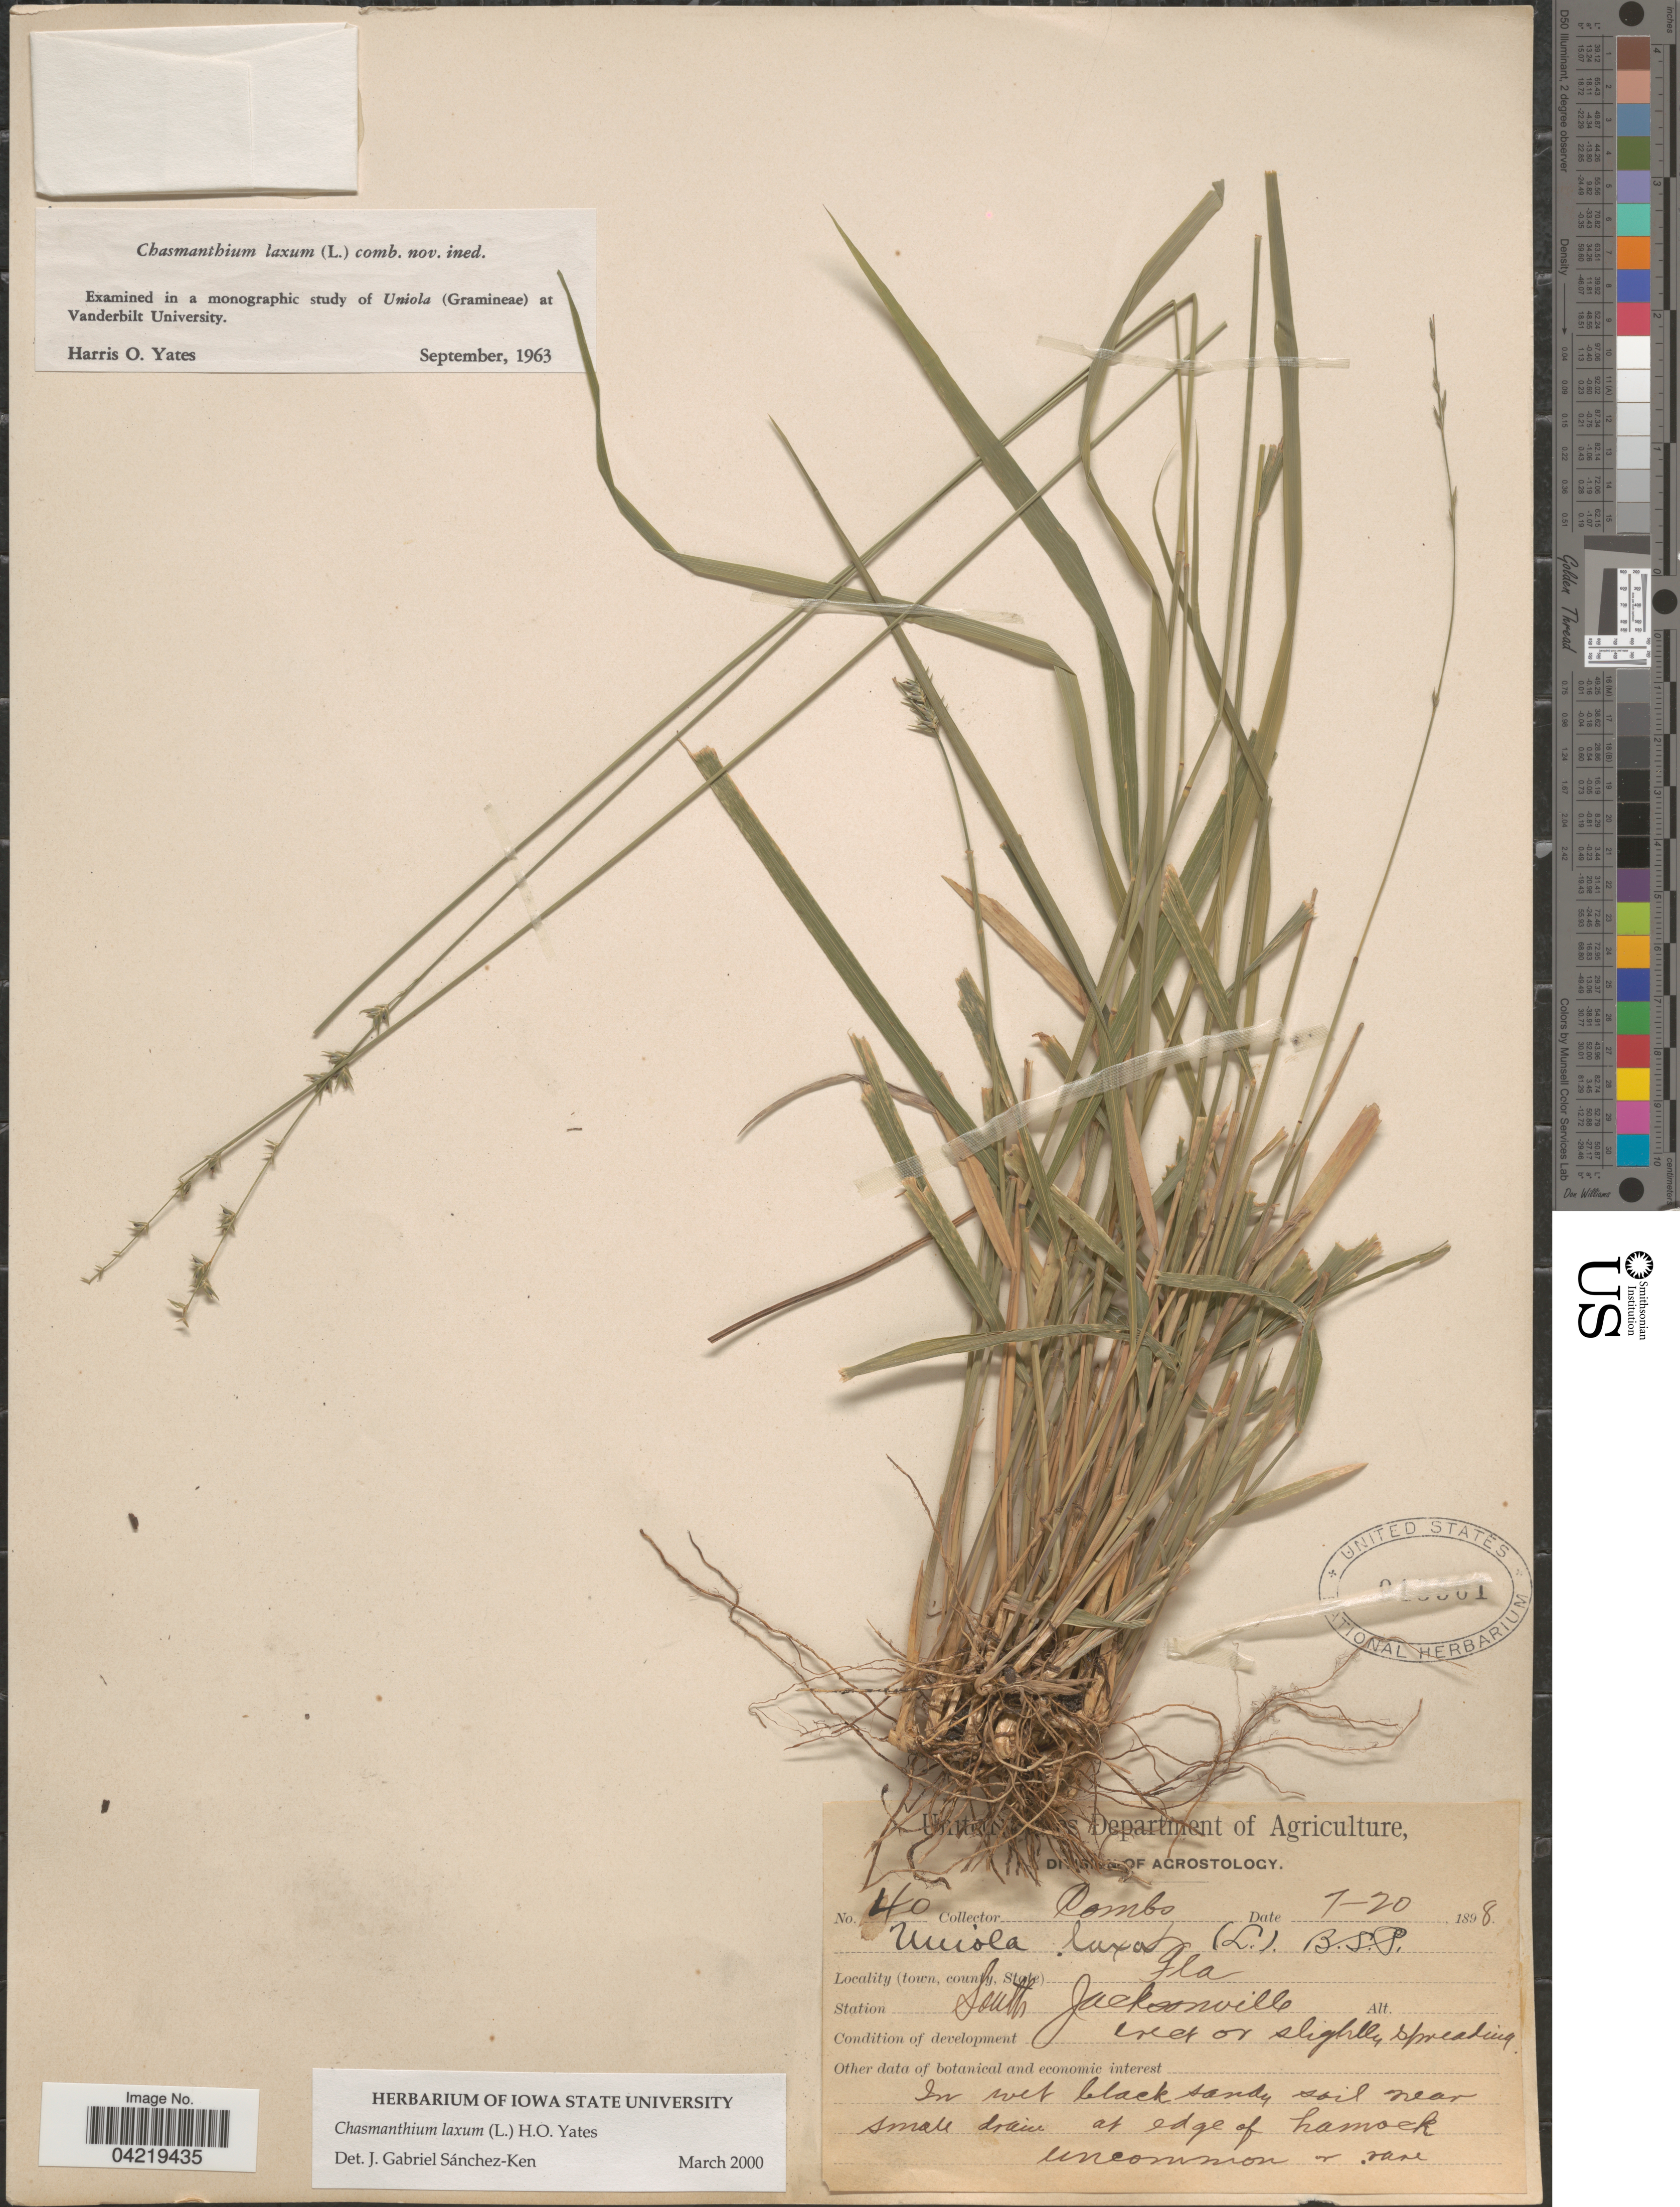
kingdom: Plantae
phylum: Tracheophyta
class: Liliopsida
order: Poales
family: Poaceae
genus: Chasmanthium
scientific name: Chasmanthium laxum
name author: (L.) H.O. Yates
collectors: -. Combs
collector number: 40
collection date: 1898-07-20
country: United States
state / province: Florida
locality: Station South Jacksonville.